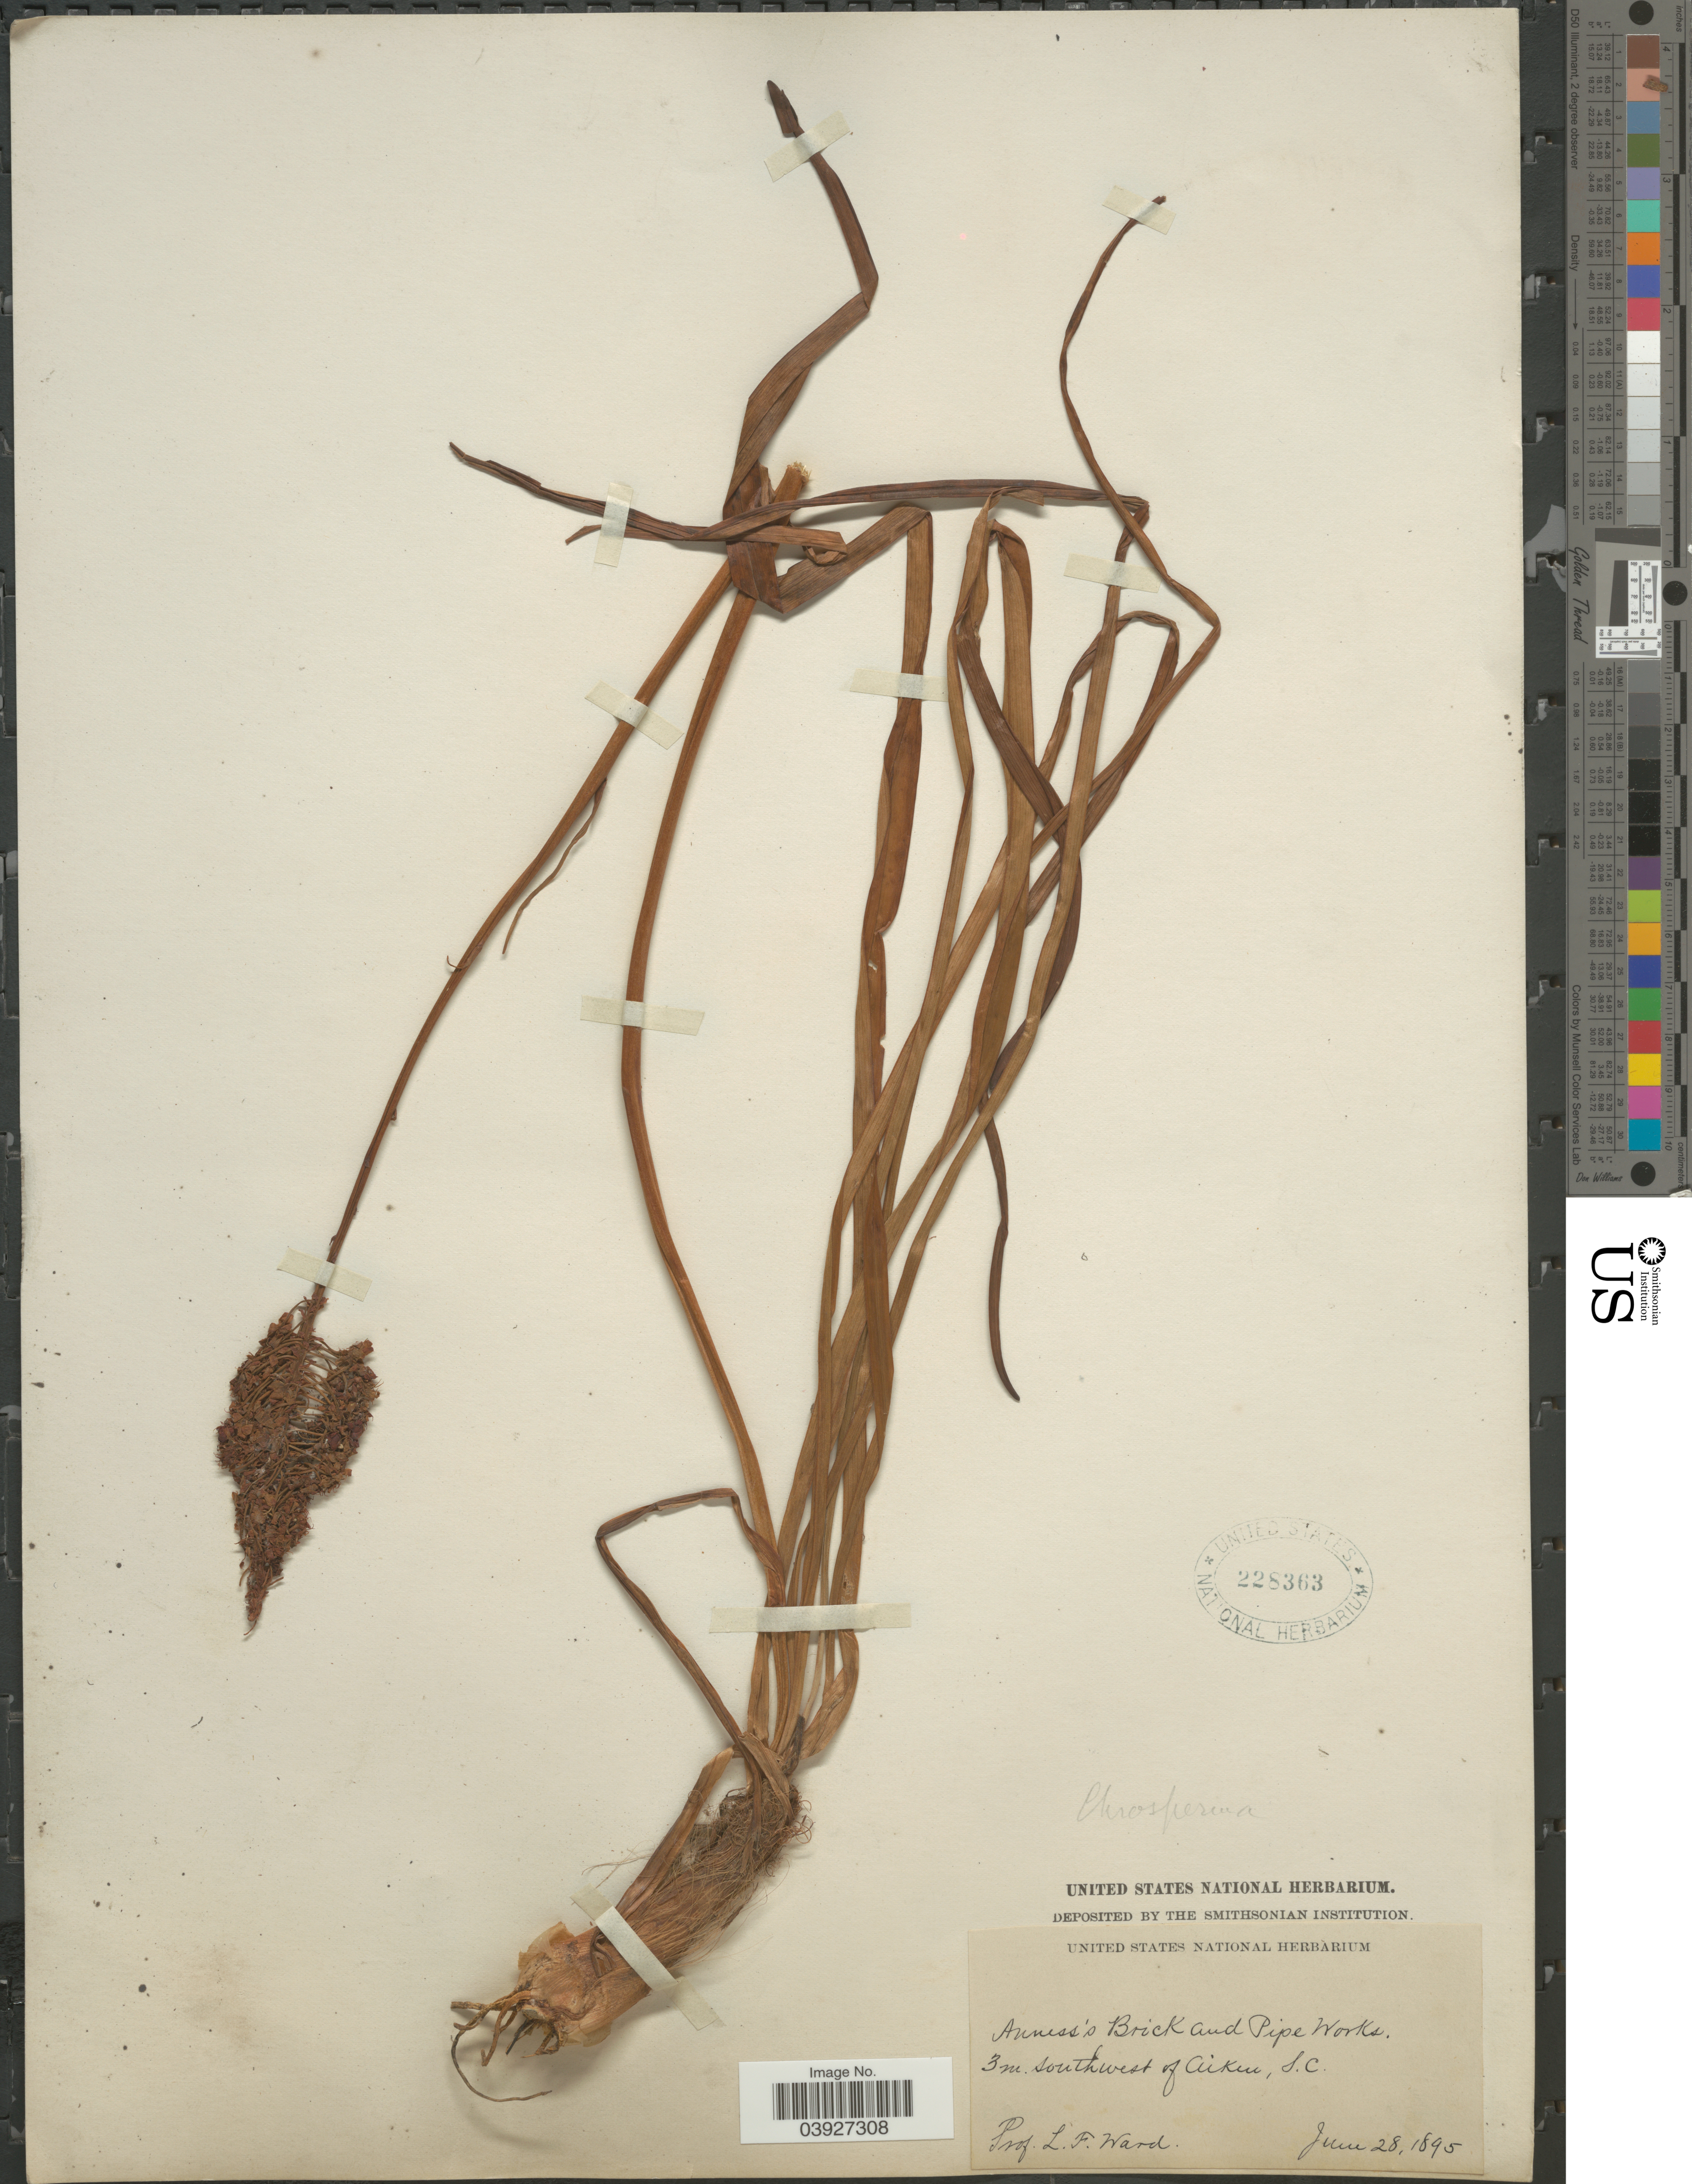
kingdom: Plantae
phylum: Tracheophyta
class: Liliopsida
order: Liliales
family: Melanthiaceae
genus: Amianthium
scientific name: Amianthium muscitoxicum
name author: (Walter) A. Gray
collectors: L. Ward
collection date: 1895-06-28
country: United States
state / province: South Carolina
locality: Anness's Brick and Pipe Works. 3 m. southwest of Aiken.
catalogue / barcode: US 228363